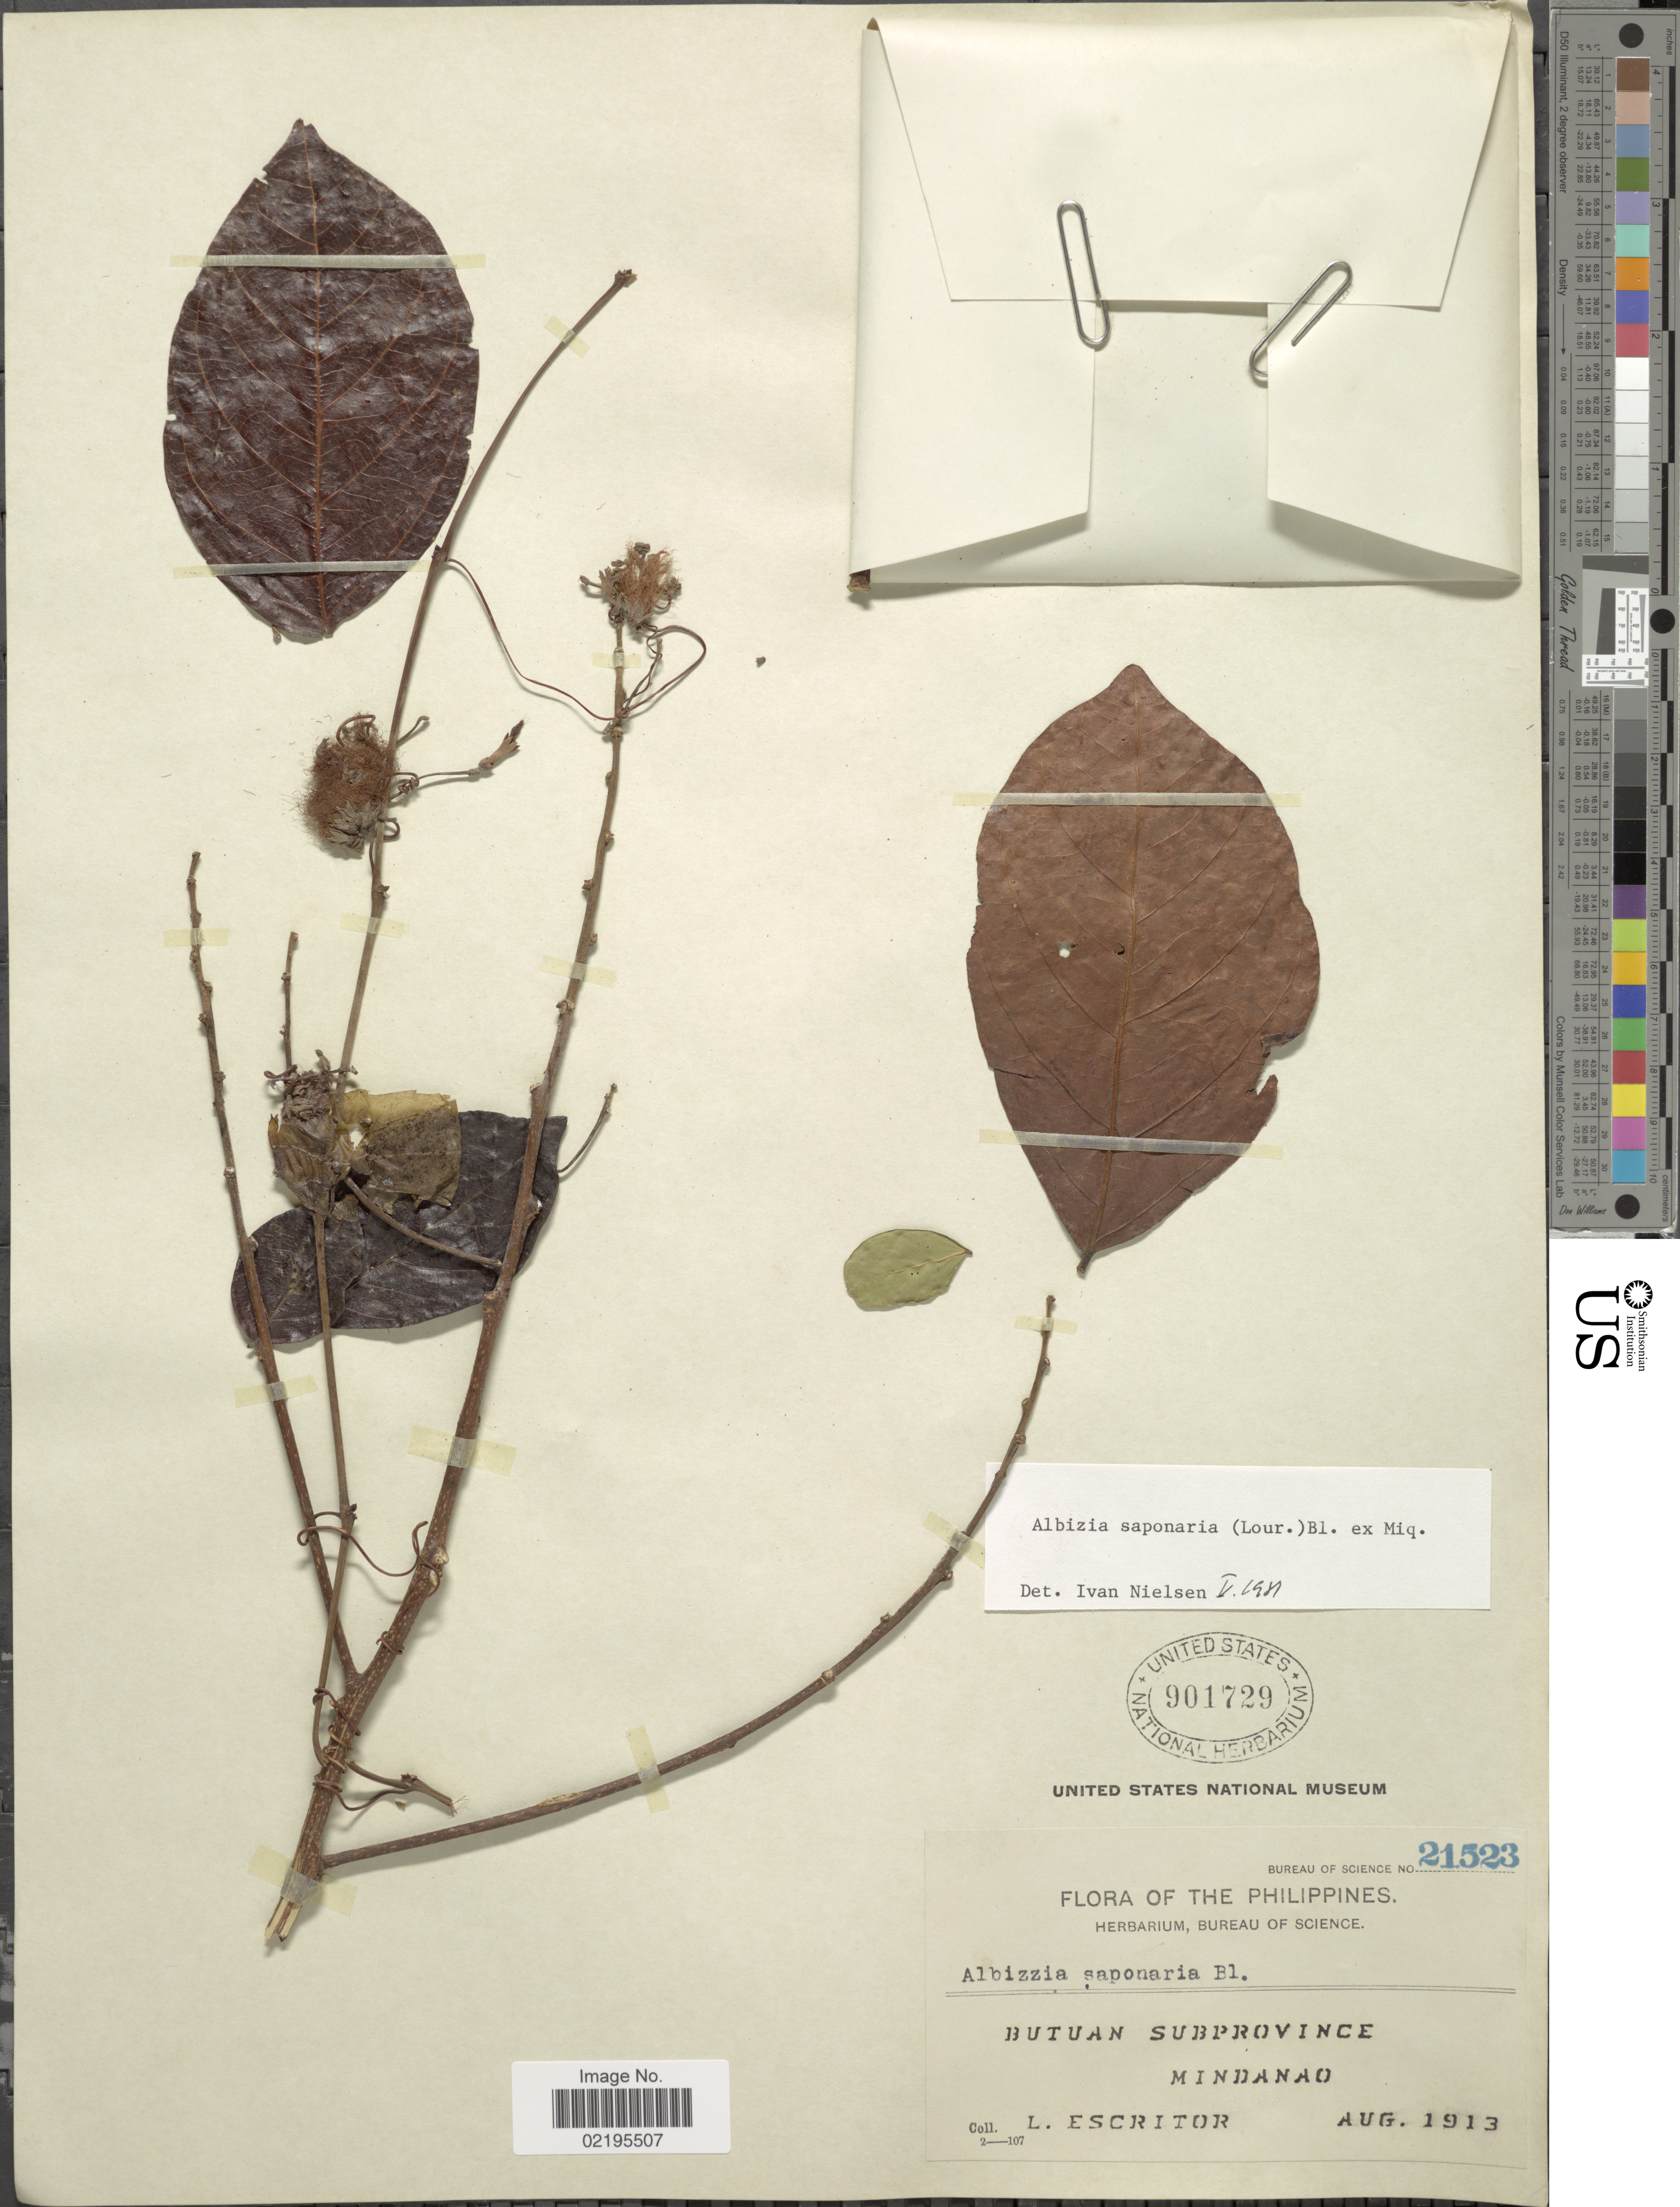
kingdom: Plantae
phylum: Tracheophyta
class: Magnoliopsida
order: Fabales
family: Fabaceae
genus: Albizia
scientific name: Albizia saponaria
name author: (Lour.) Blume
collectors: L. Escritor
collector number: Bureau Of Science 21523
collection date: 1913-08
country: Philippines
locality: Butuan Subprovince, Mindanao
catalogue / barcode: US 901729